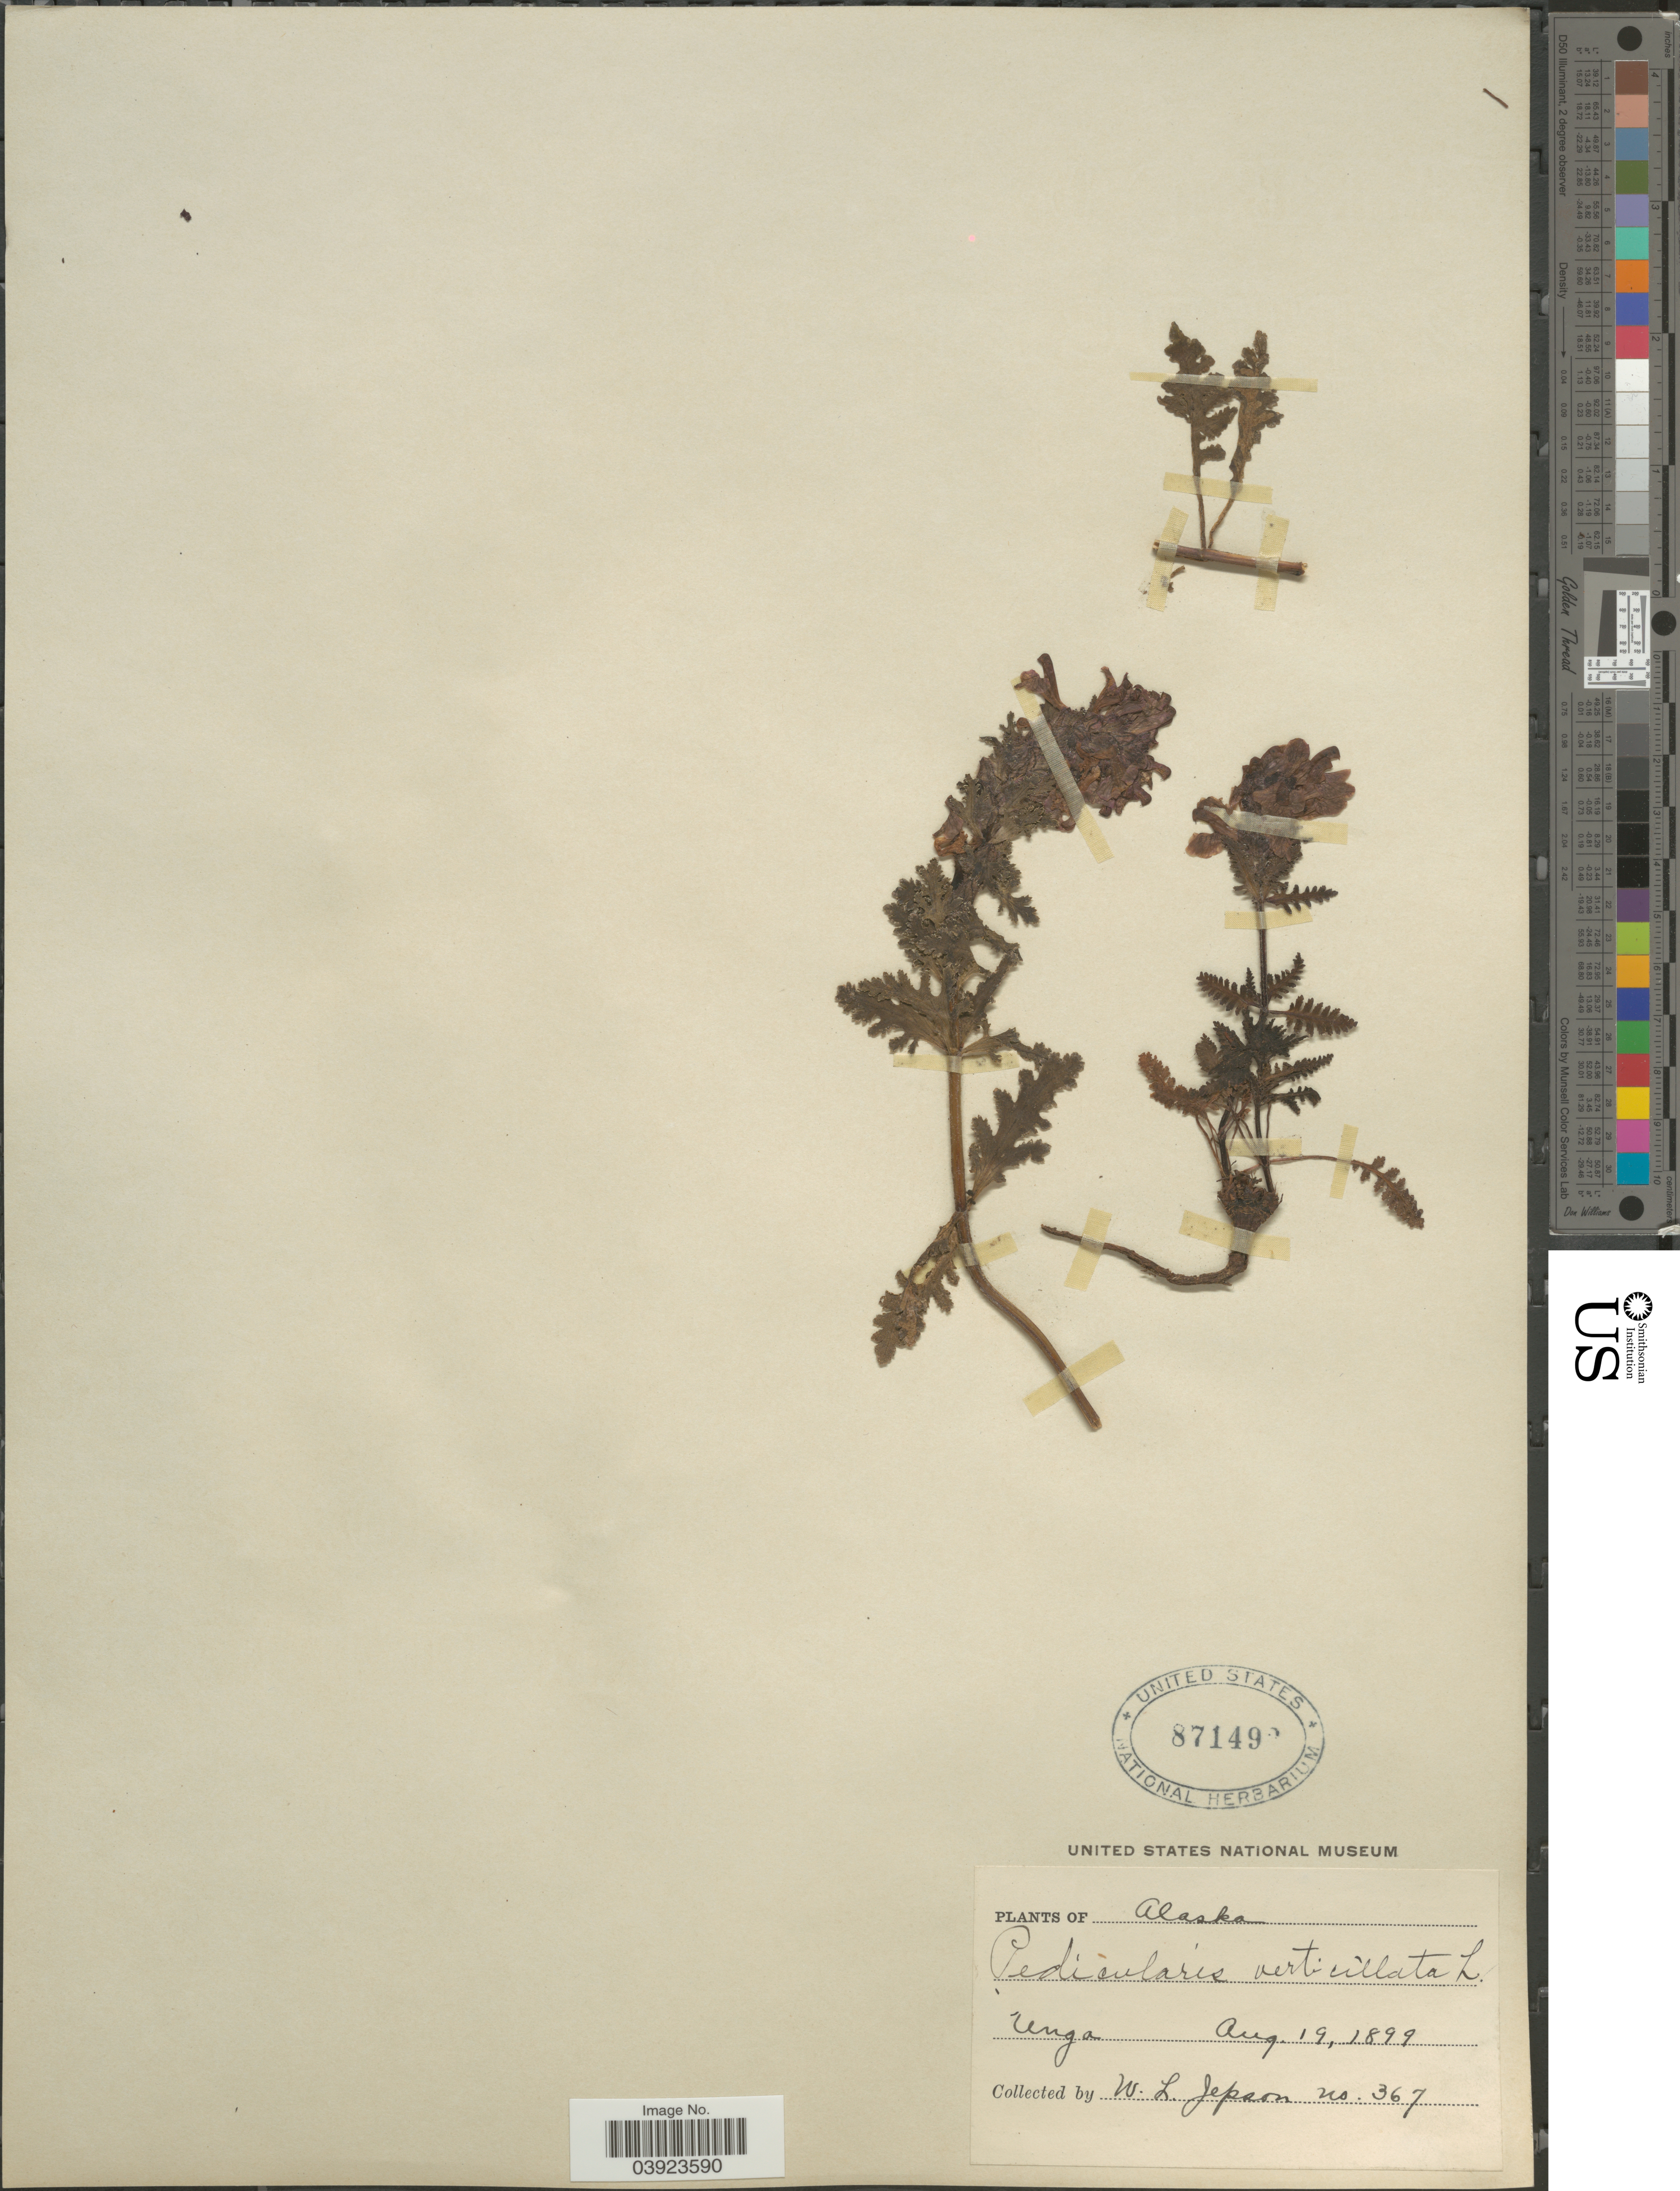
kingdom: Plantae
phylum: Tracheophyta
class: Magnoliopsida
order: Lamiales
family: Orobanchaceae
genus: Pedicularis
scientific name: Pedicularis verticillata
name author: L.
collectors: W. L. Jepson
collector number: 367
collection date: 1899-08-19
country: United States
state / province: Alaska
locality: Unga.